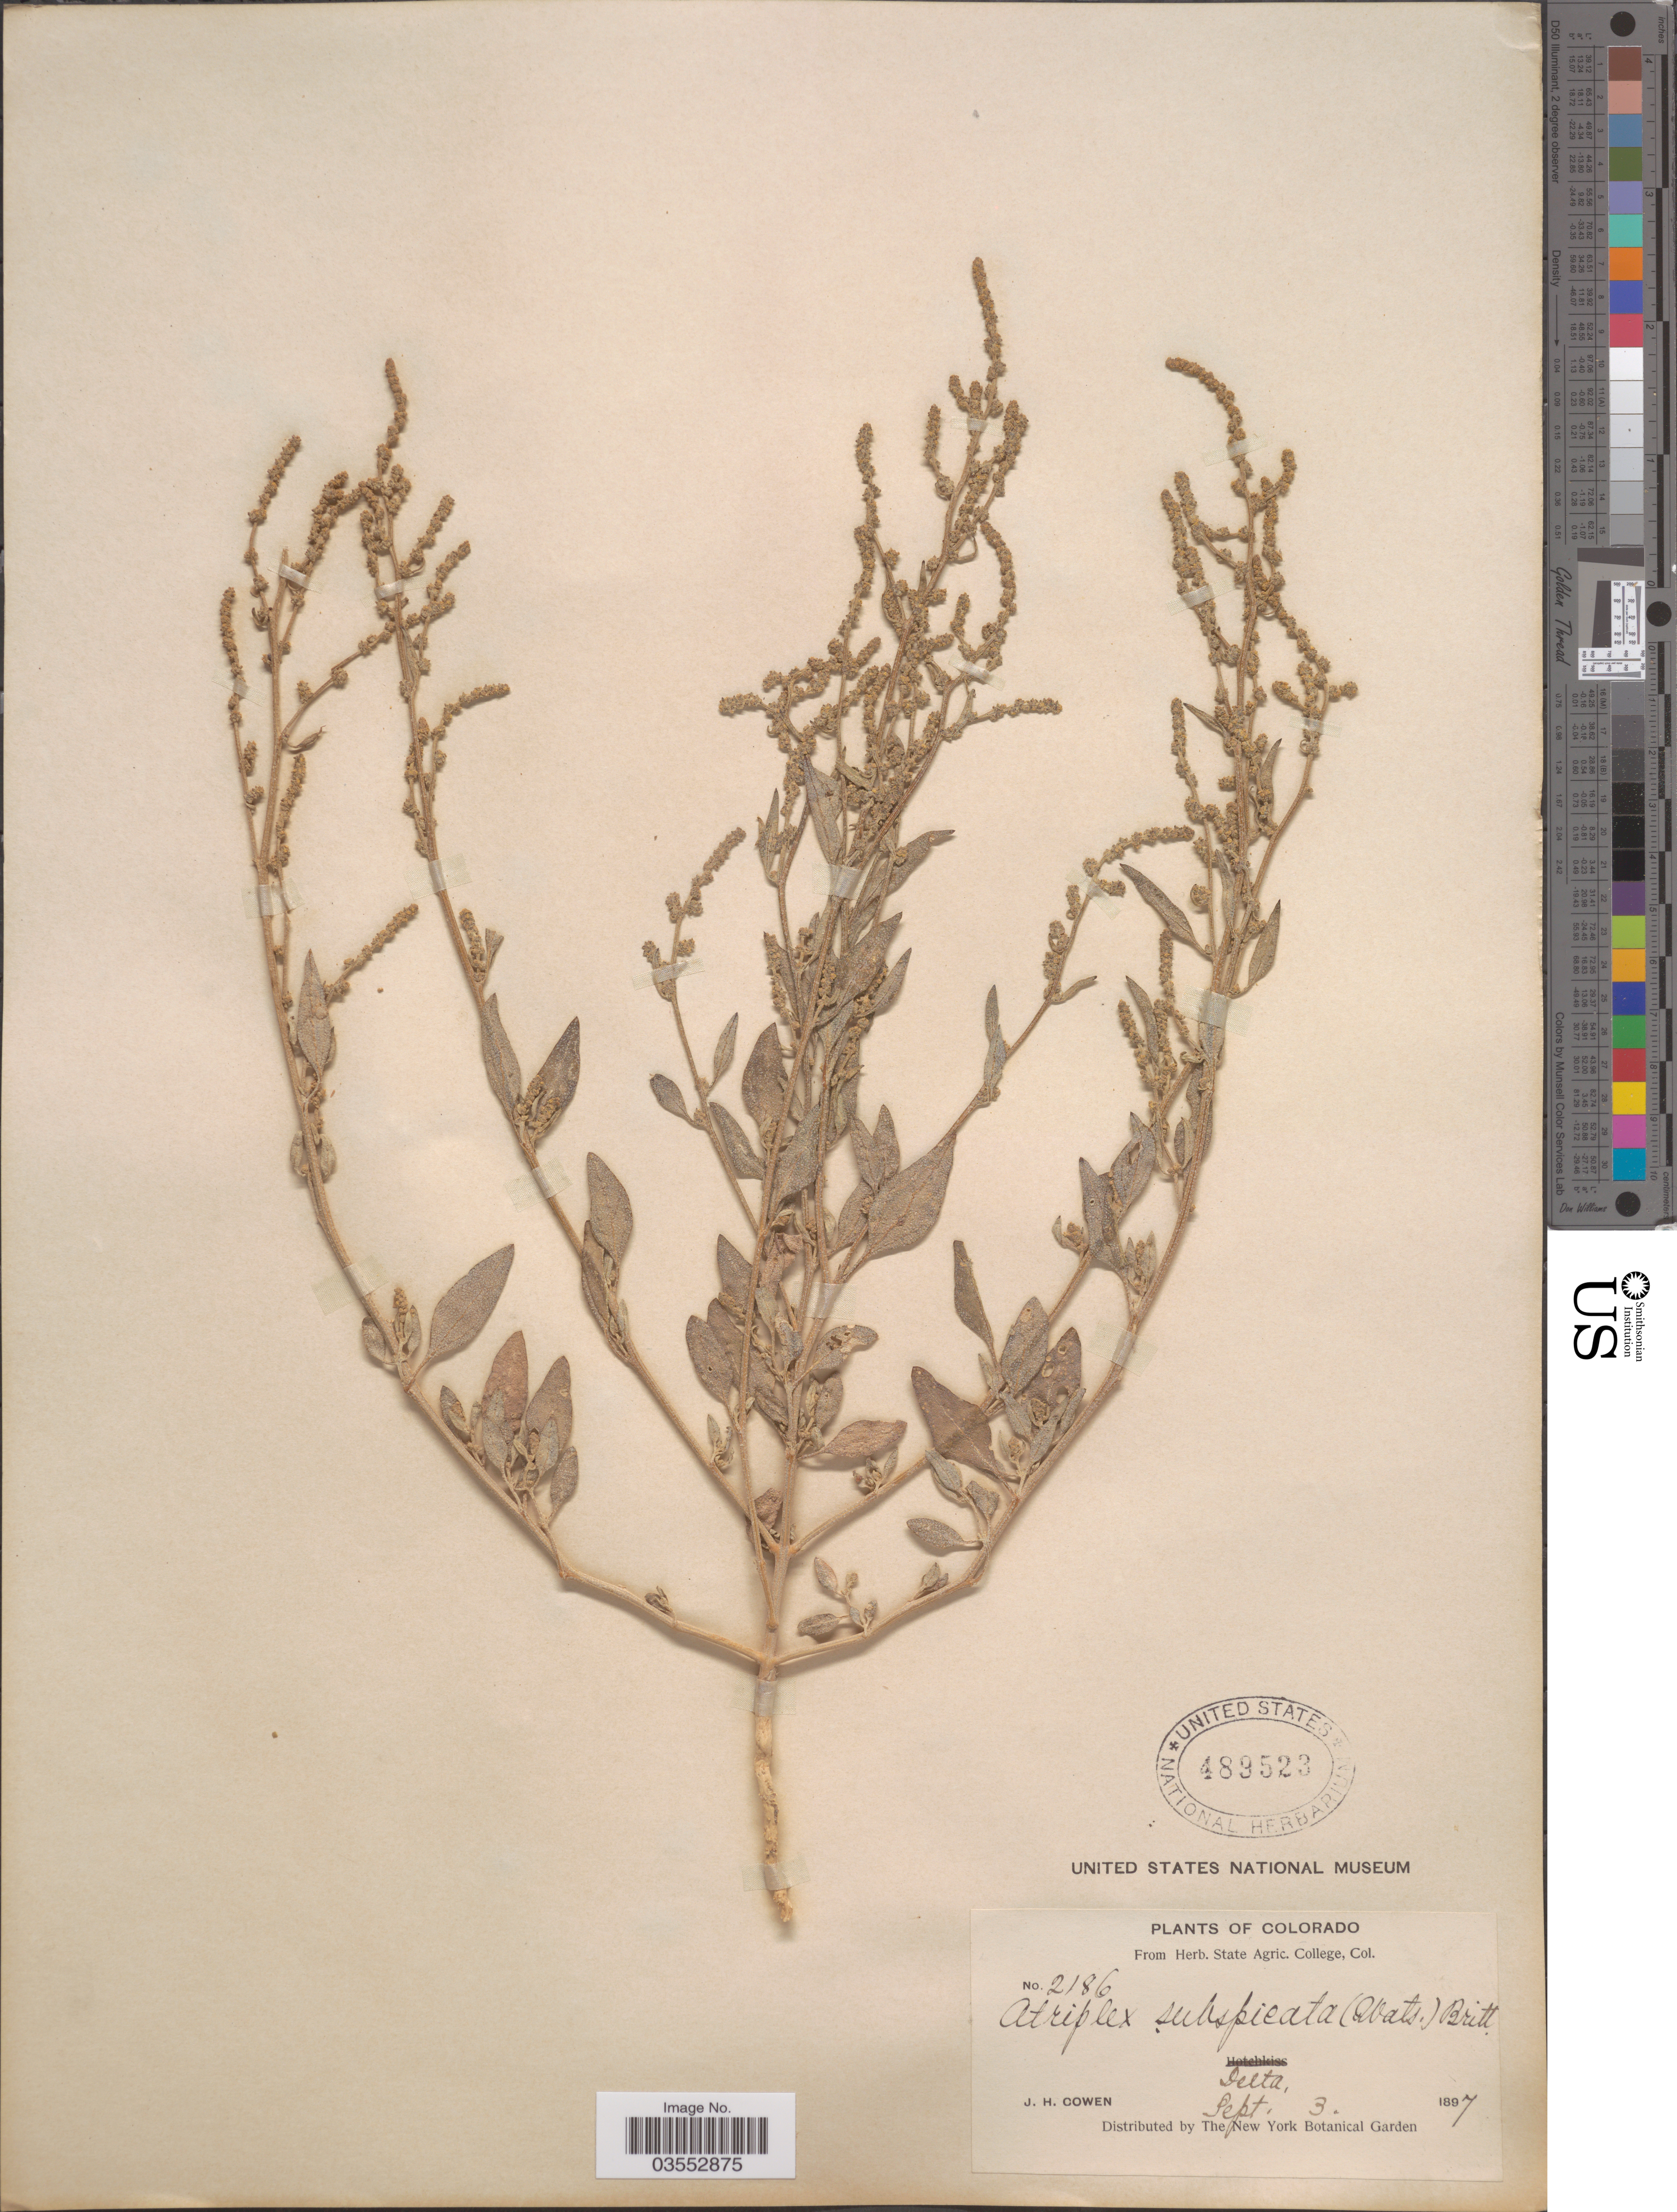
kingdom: Plantae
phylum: Tracheophyta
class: Magnoliopsida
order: Caryophyllales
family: Amaranthaceae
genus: Atriplex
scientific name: Atriplex subspicata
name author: (Nutt.) Rydb.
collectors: J. H. Cowen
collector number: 2186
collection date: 1897-09-03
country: United States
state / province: Colorado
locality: Delta.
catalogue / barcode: US 489523